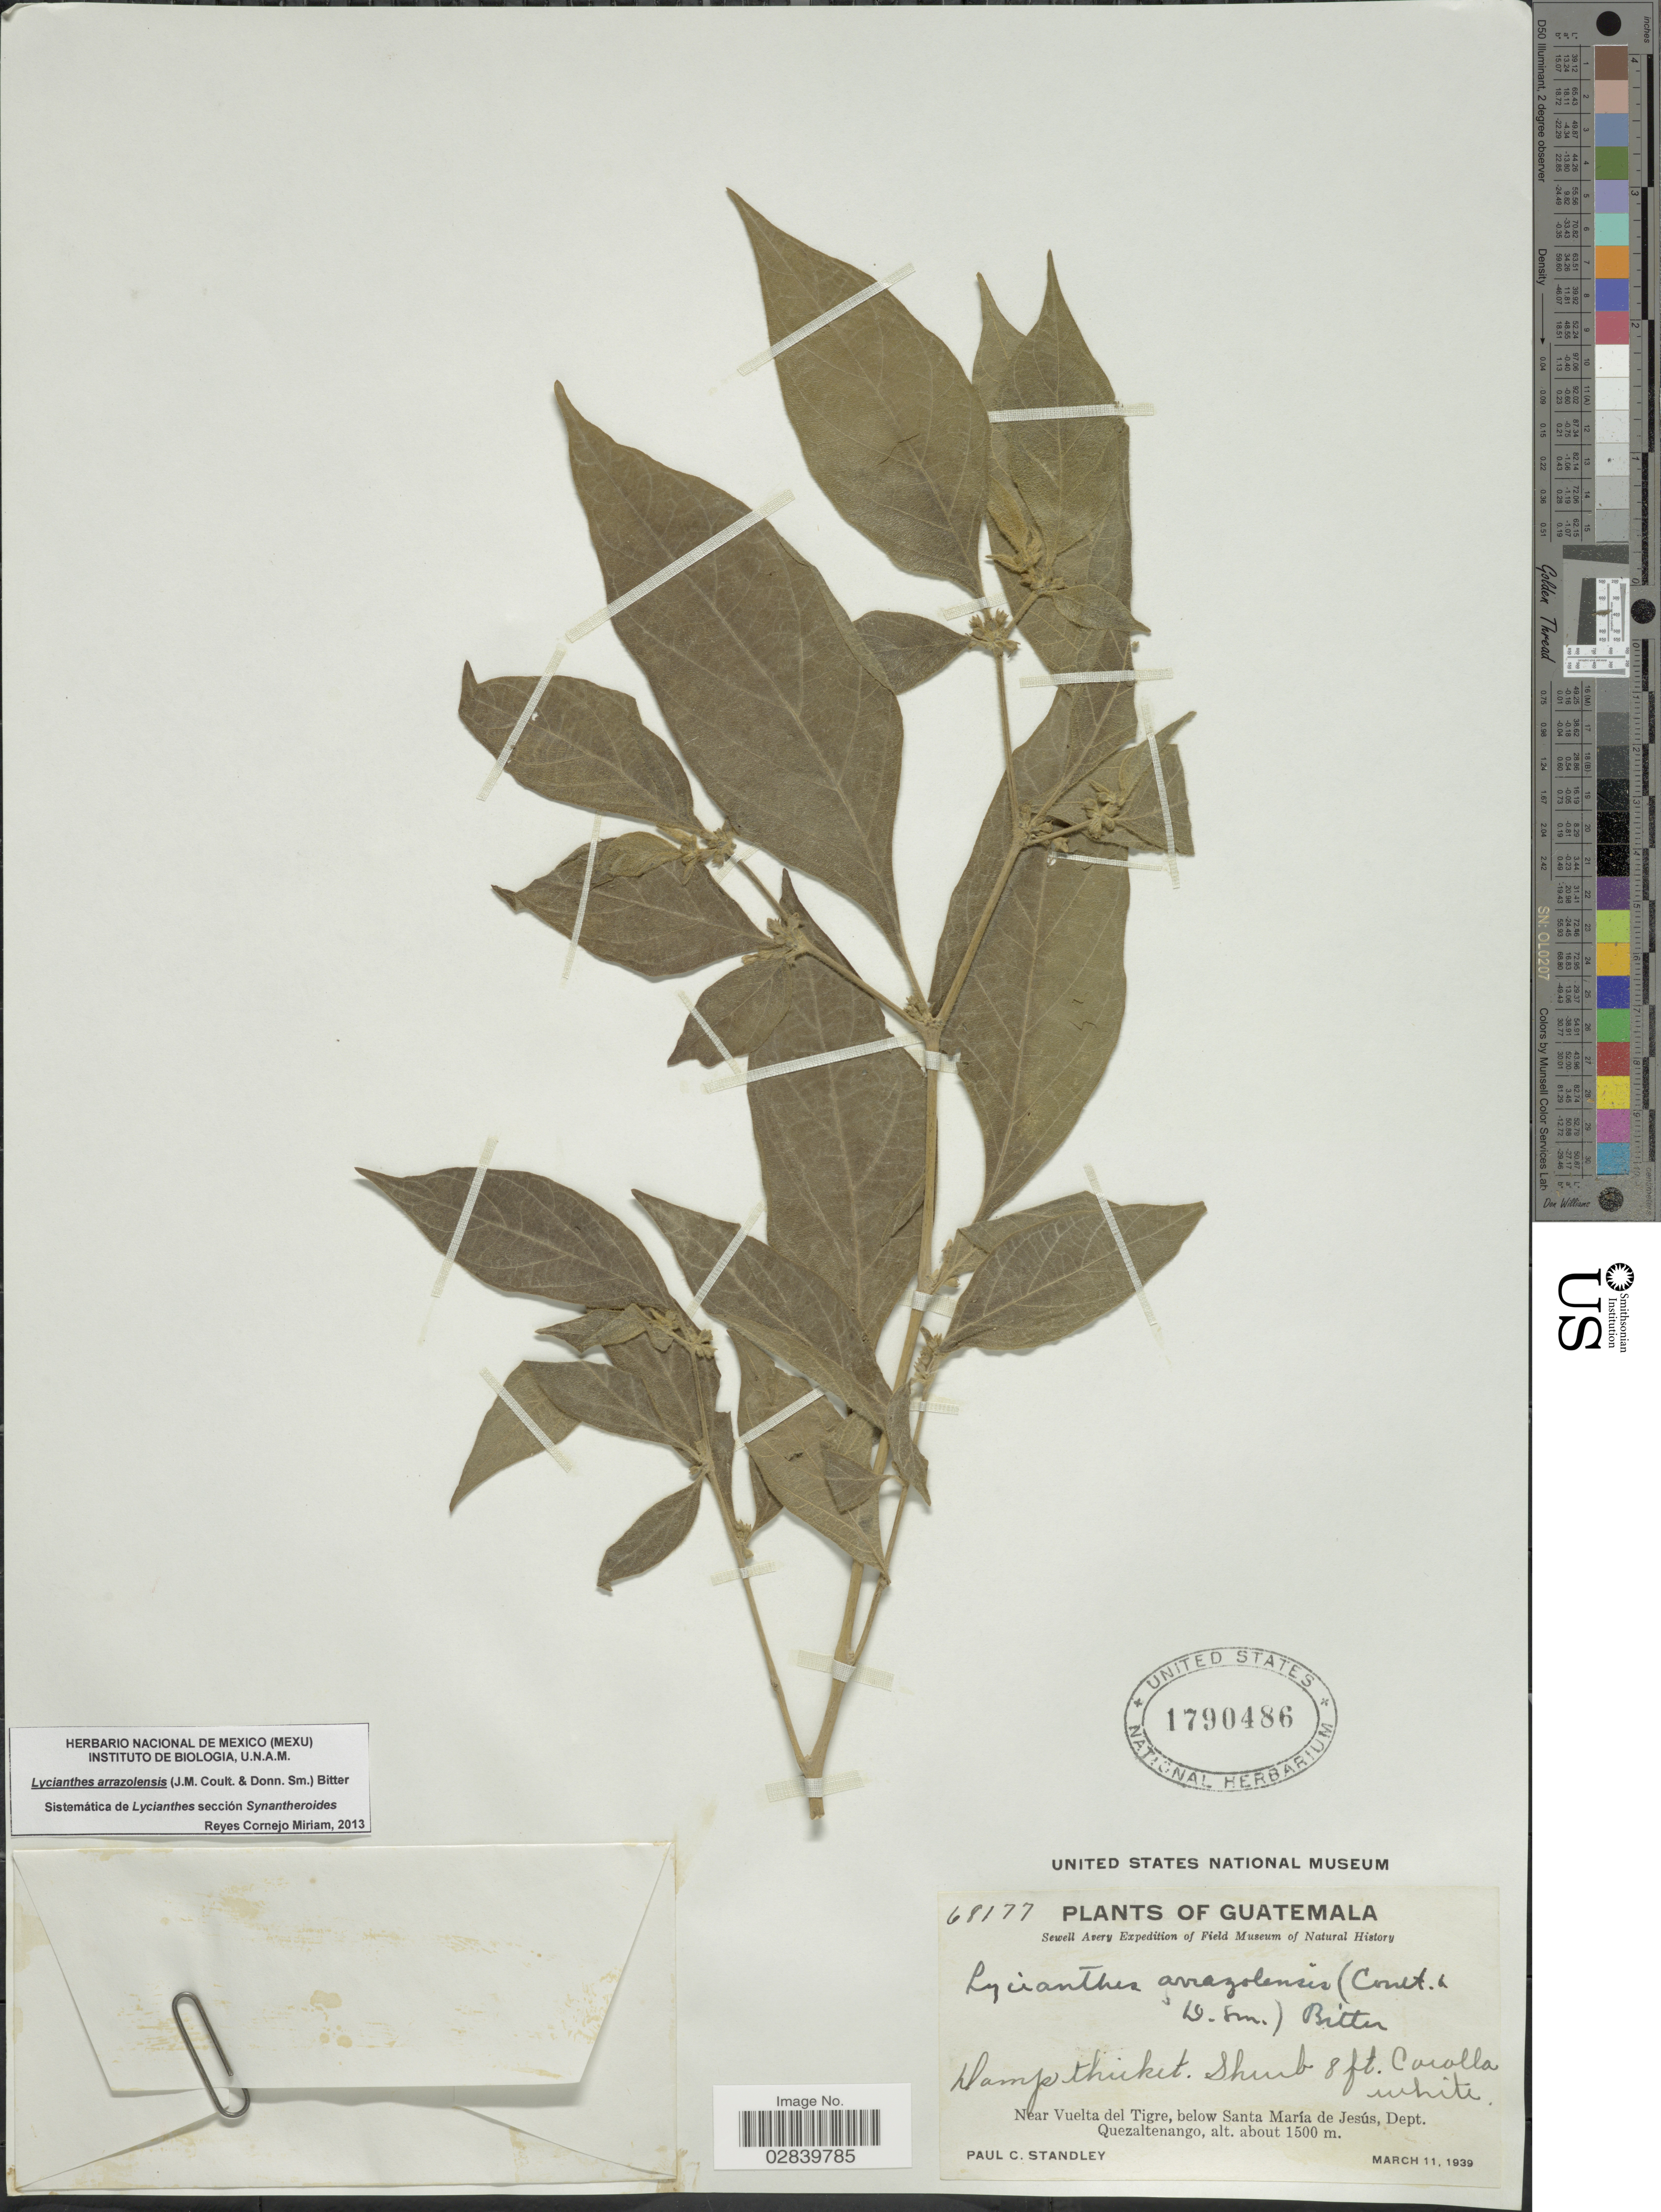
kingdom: Plantae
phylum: Tracheophyta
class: Magnoliopsida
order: Solanales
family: Solanaceae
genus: Lycianthes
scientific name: Lycianthes arrazolensis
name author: (J.M. Coult. & Donn. Sm.) Bitter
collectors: P. C. Standley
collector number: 68177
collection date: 1939-03-11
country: Guatemala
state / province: Quetzaltenango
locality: Near Vuelta del Tigre, below Santa María de Jesús, Dept. Quezaltenango.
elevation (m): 1500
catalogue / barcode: US 1790486